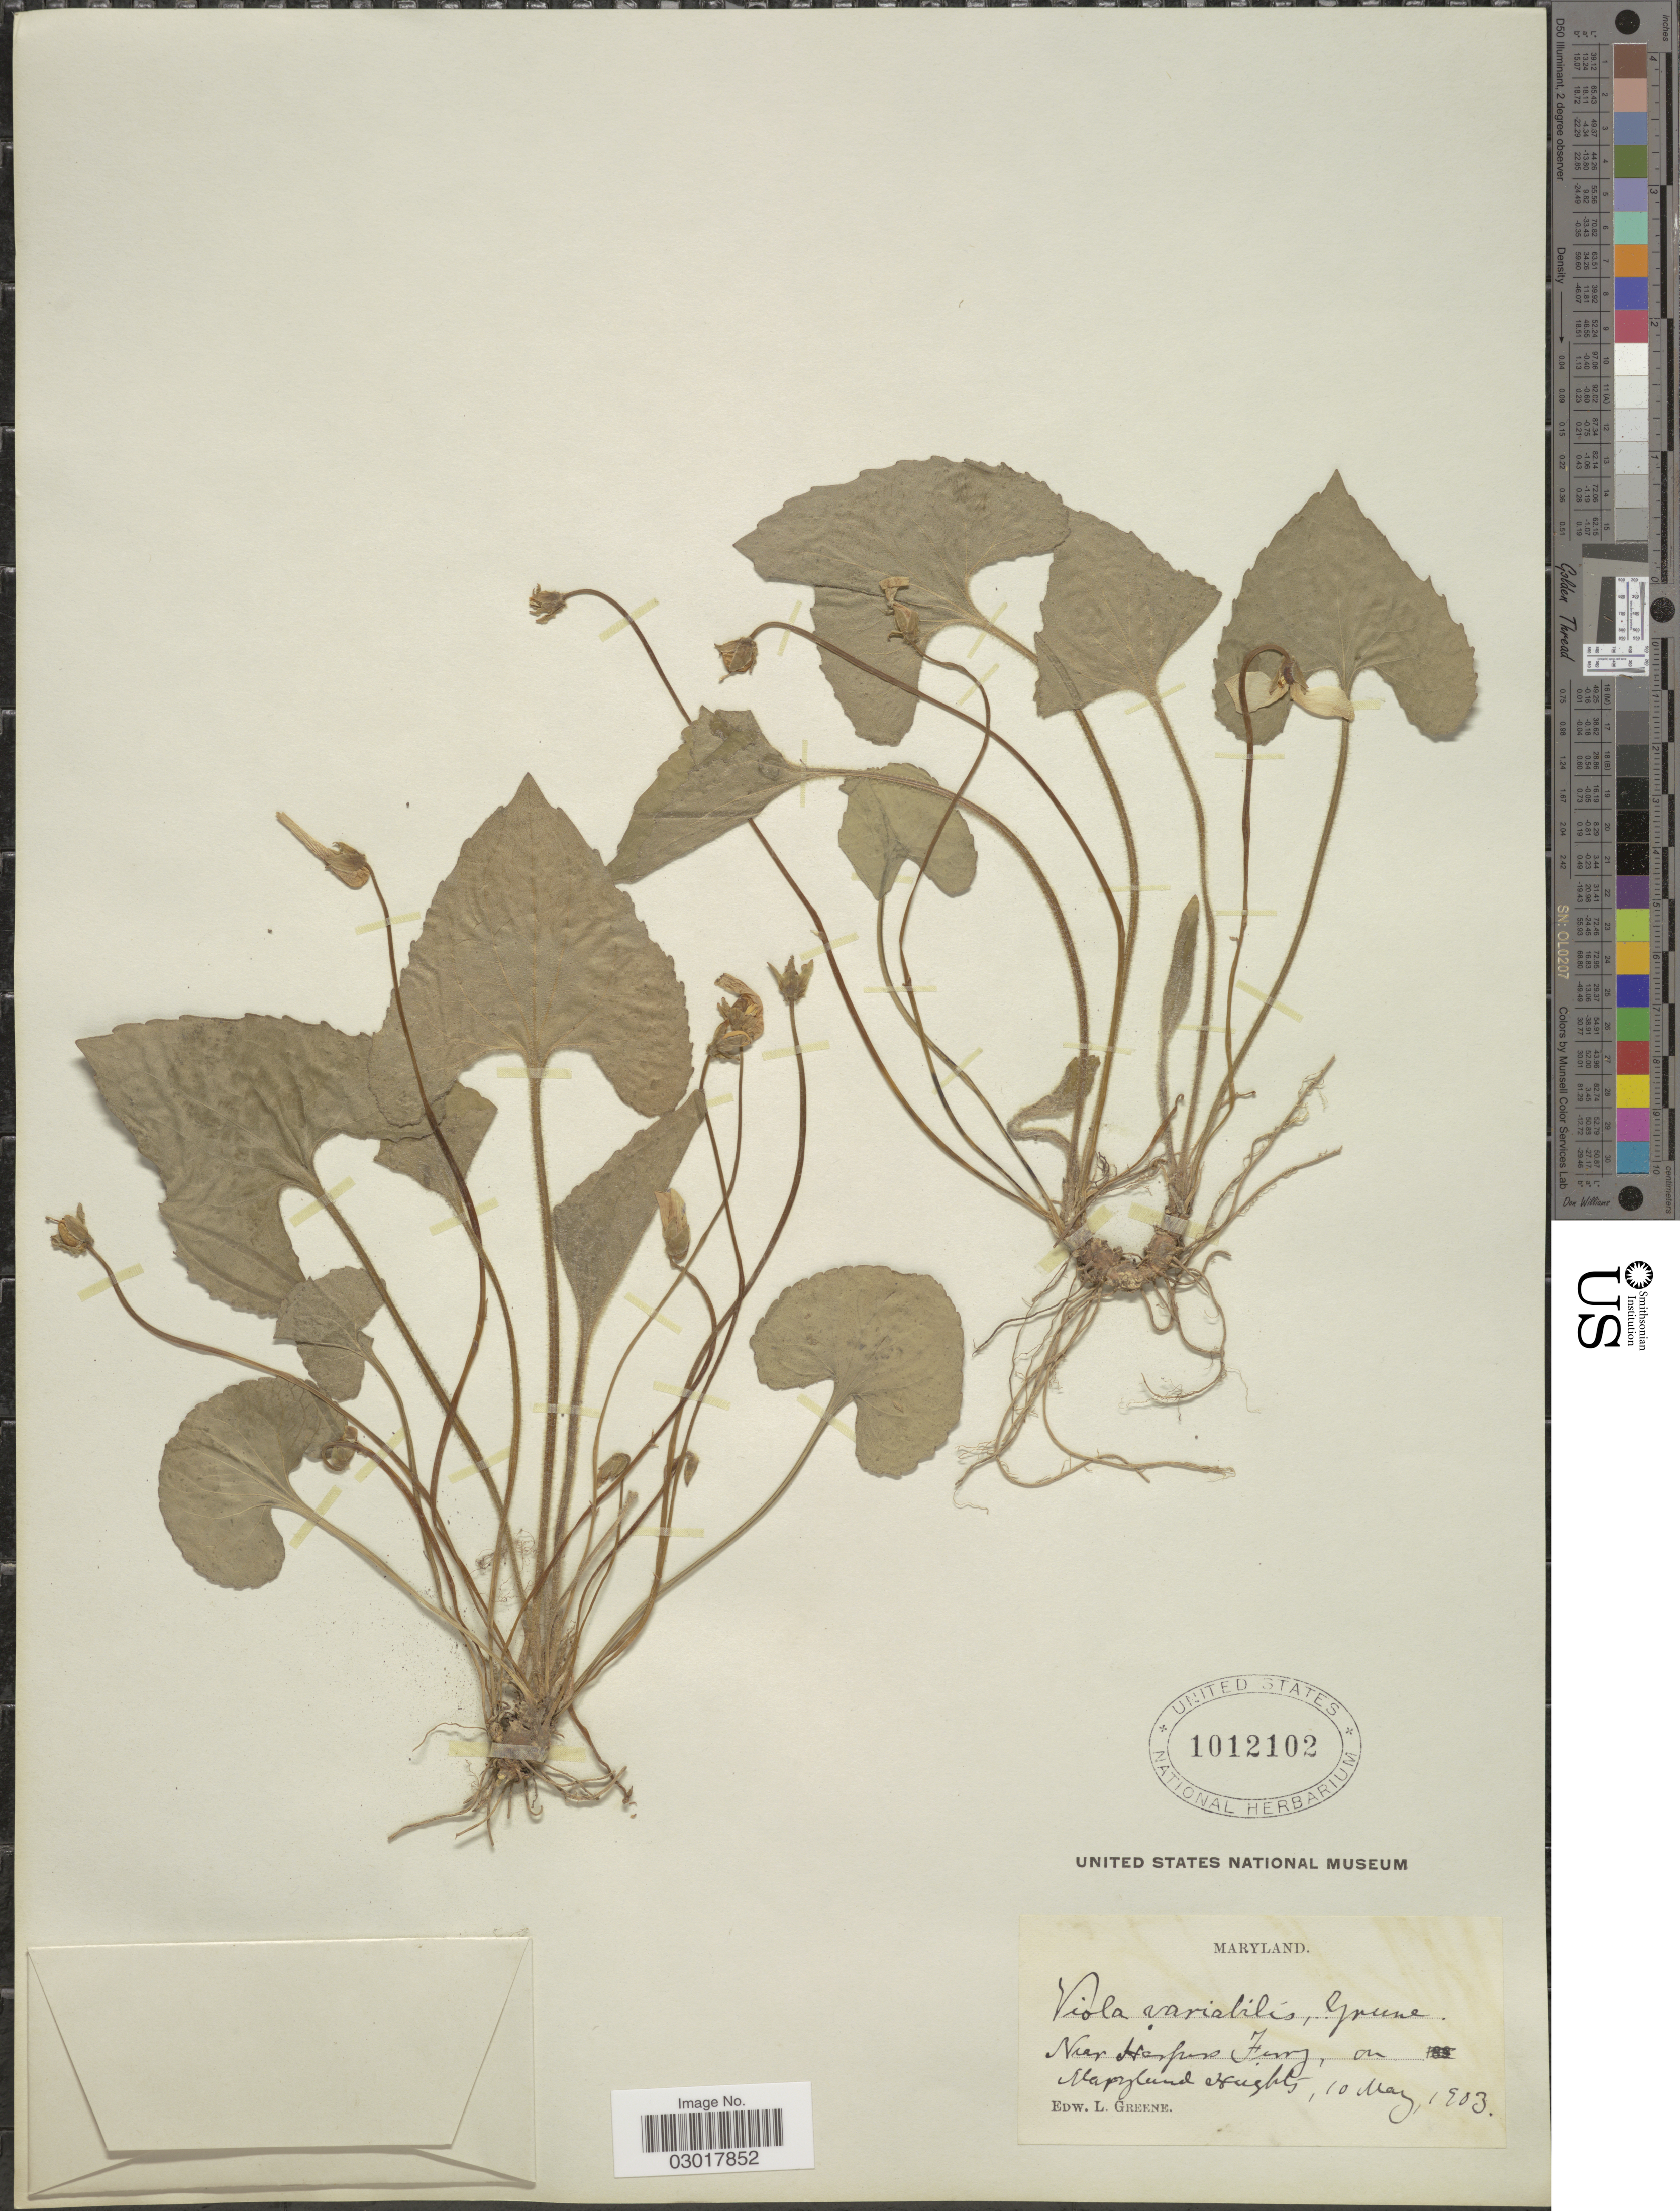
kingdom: Plantae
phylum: Tracheophyta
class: Magnoliopsida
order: Malpighiales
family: Violaceae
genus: Viola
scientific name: Viola variabilis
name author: Greene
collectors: E. L. Greene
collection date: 1903-05-10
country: United States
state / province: Maryland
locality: Near Harper's Ferry, on Maryland Heights.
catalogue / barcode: US 1012102